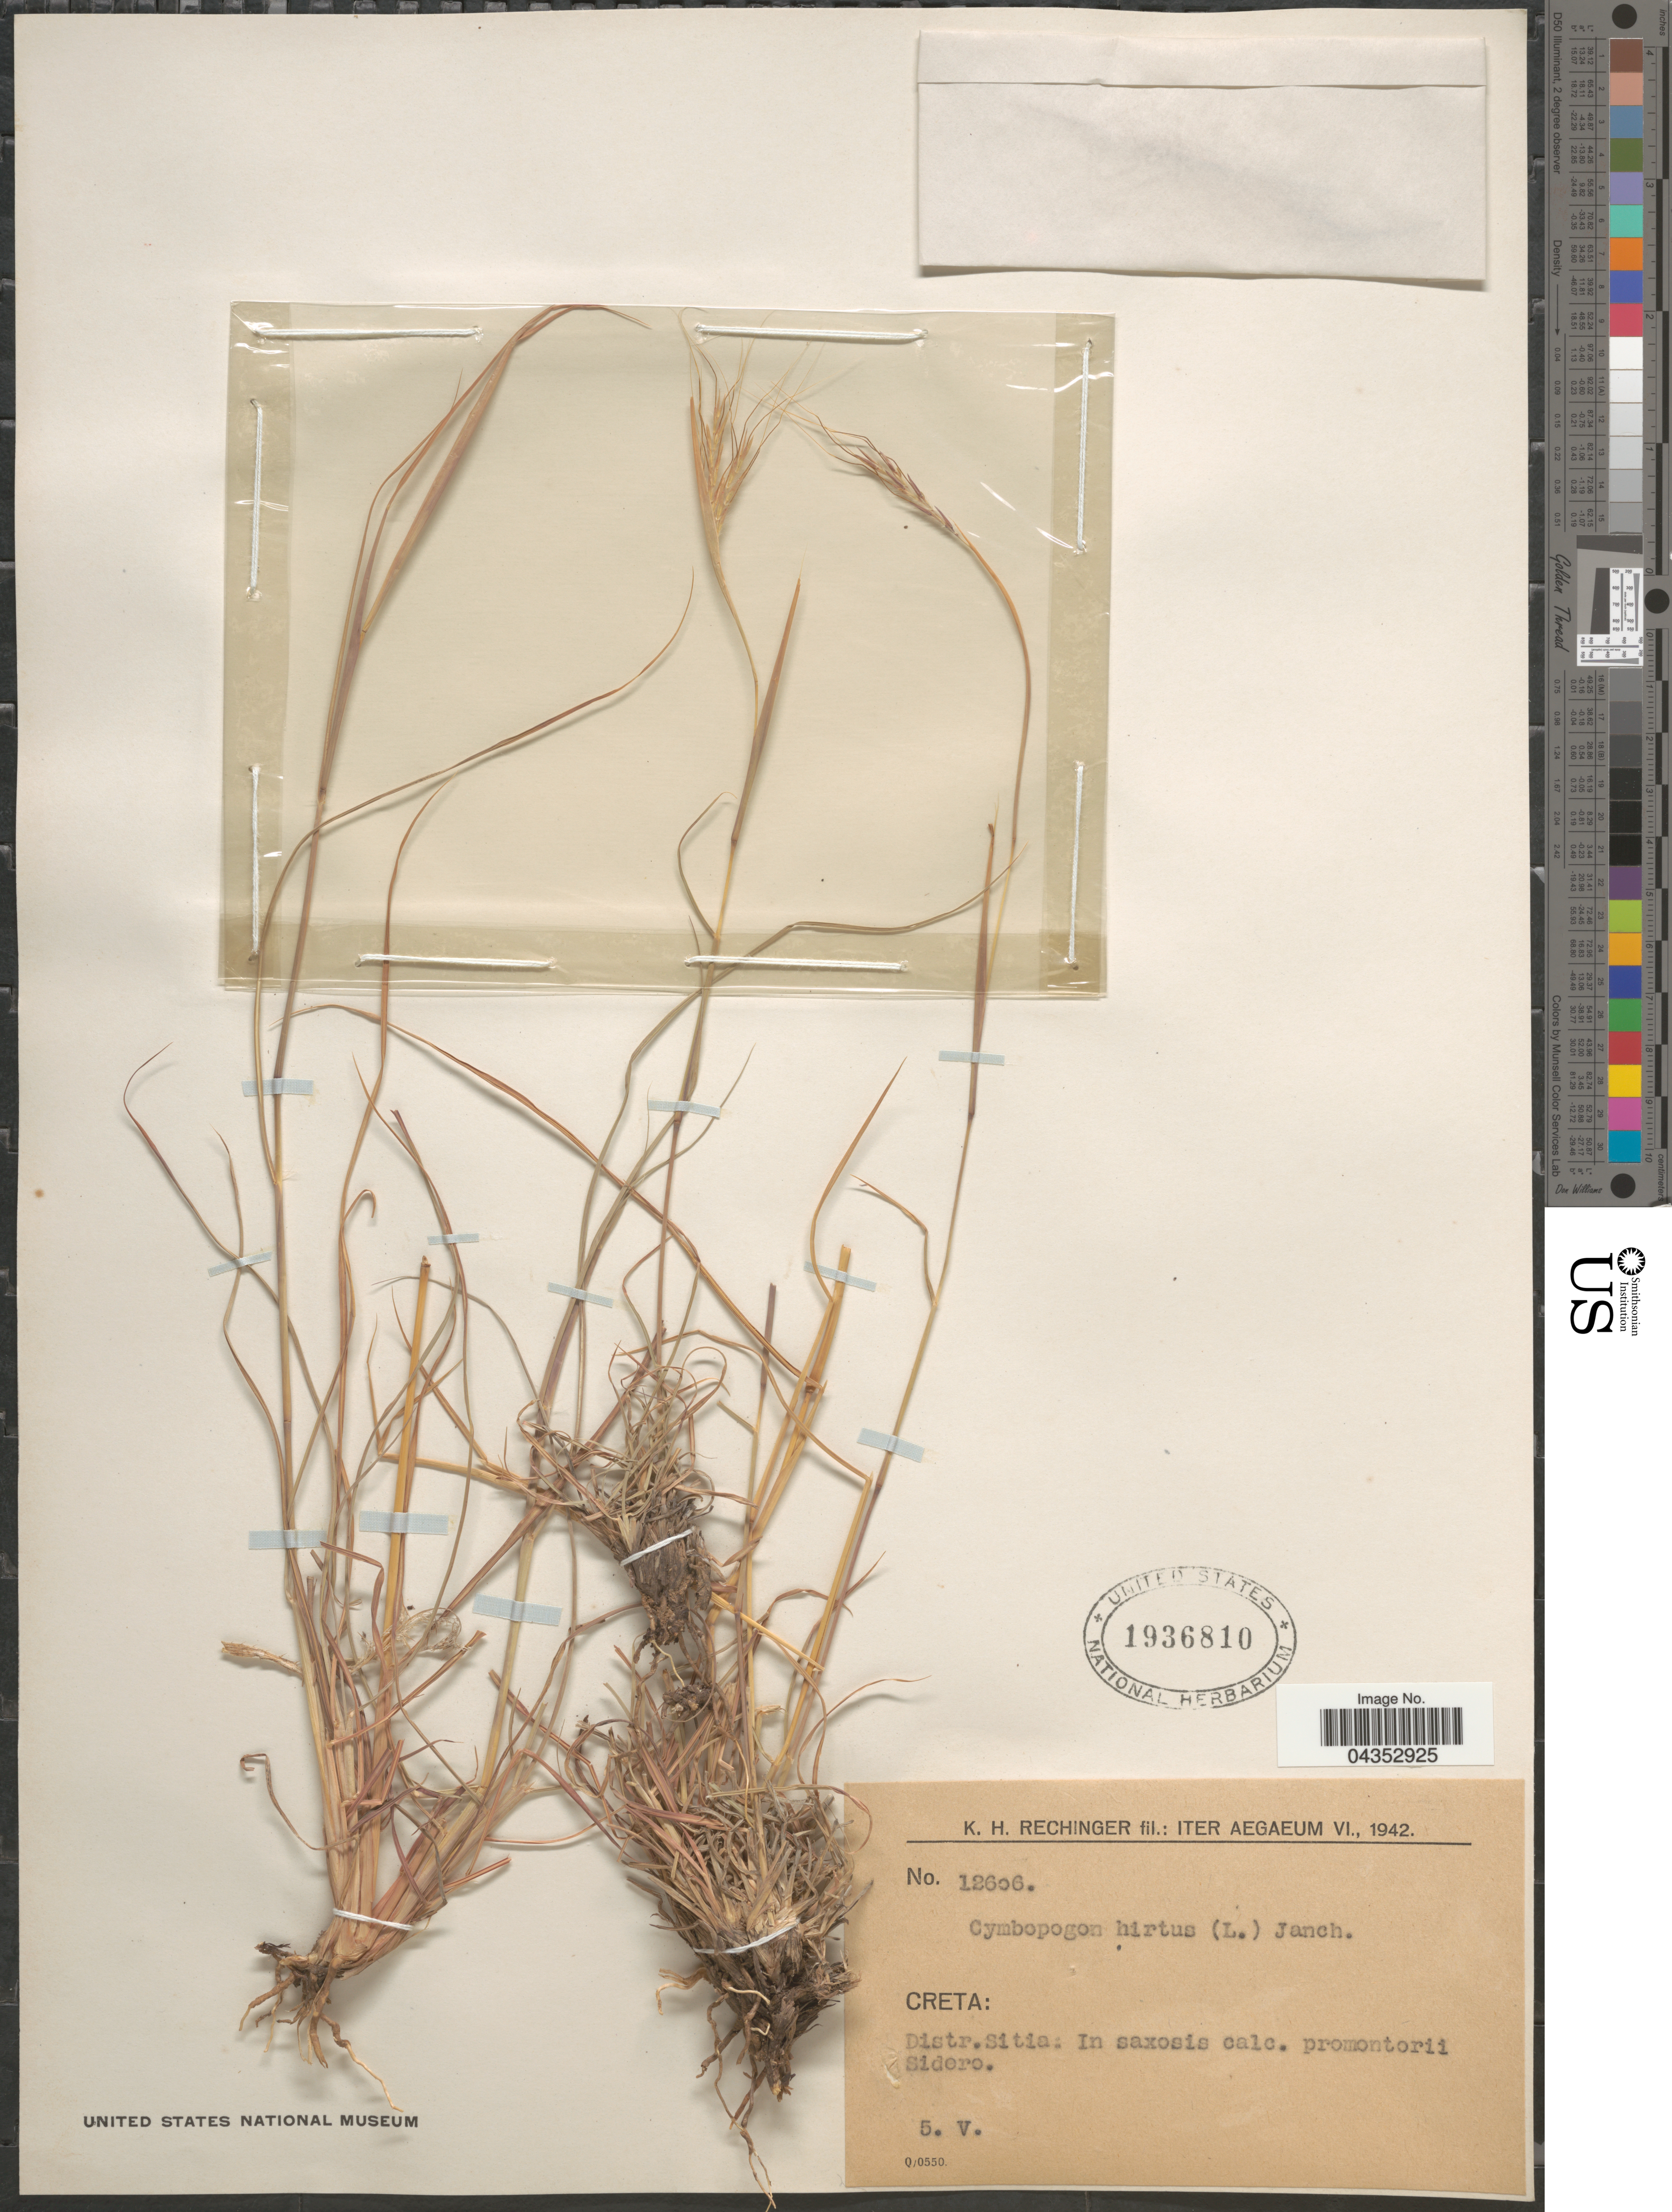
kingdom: Plantae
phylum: Tracheophyta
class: Liliopsida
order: Poales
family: Poaceae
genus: Hyparrhenia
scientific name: Hyparrhenia hirta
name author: (L.) Stapf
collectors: K. H. Rechinger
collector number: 12606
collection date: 1942-05-05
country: Greece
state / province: Crete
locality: Iter Aegaeum VI., 1942. Distr. Sitia: In saxosis calc. promontorii Sidero.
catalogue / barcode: US 1936810